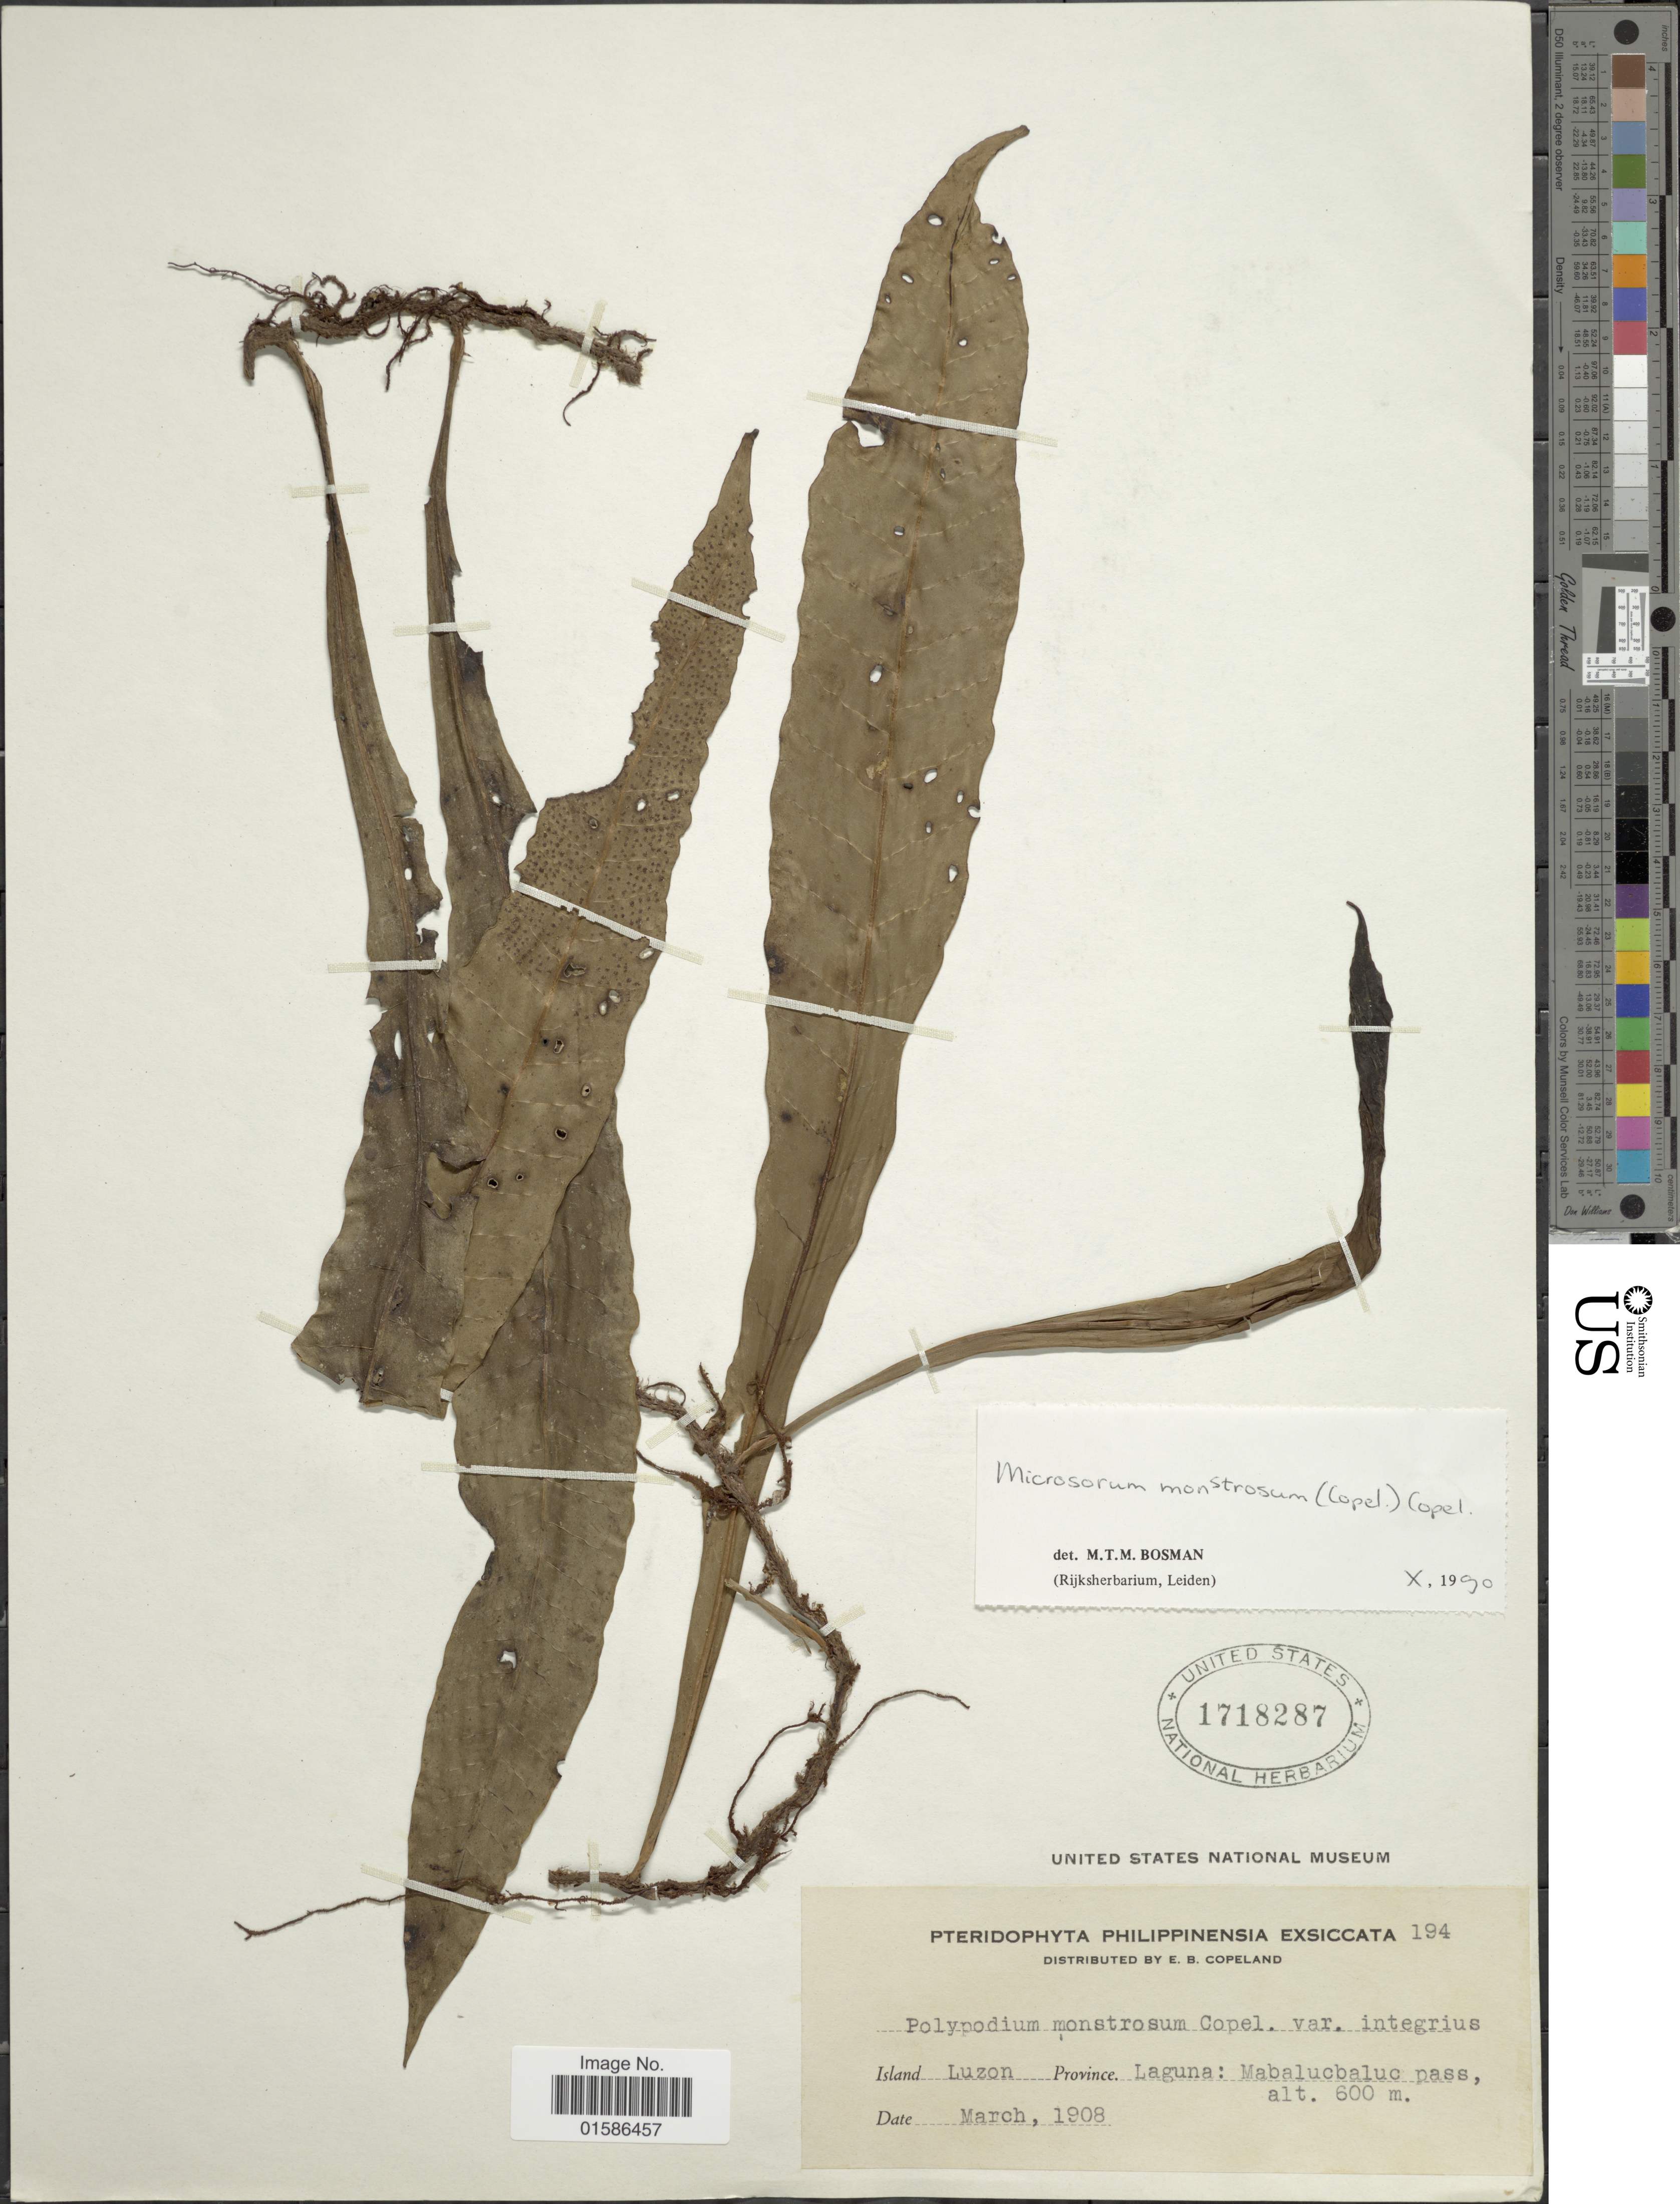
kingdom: Plantae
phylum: Tracheophyta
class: Polypodiopsida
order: Polypodiales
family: Polypodiaceae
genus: Microsorum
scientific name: Microsorum monstrosum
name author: (Copel.) Copel.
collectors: E. B. Copeland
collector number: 194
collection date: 1908-03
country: Philippines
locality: Island Luzon, Province. Laguna: Mabalucbaluc pass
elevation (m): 600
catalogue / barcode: US 1718287